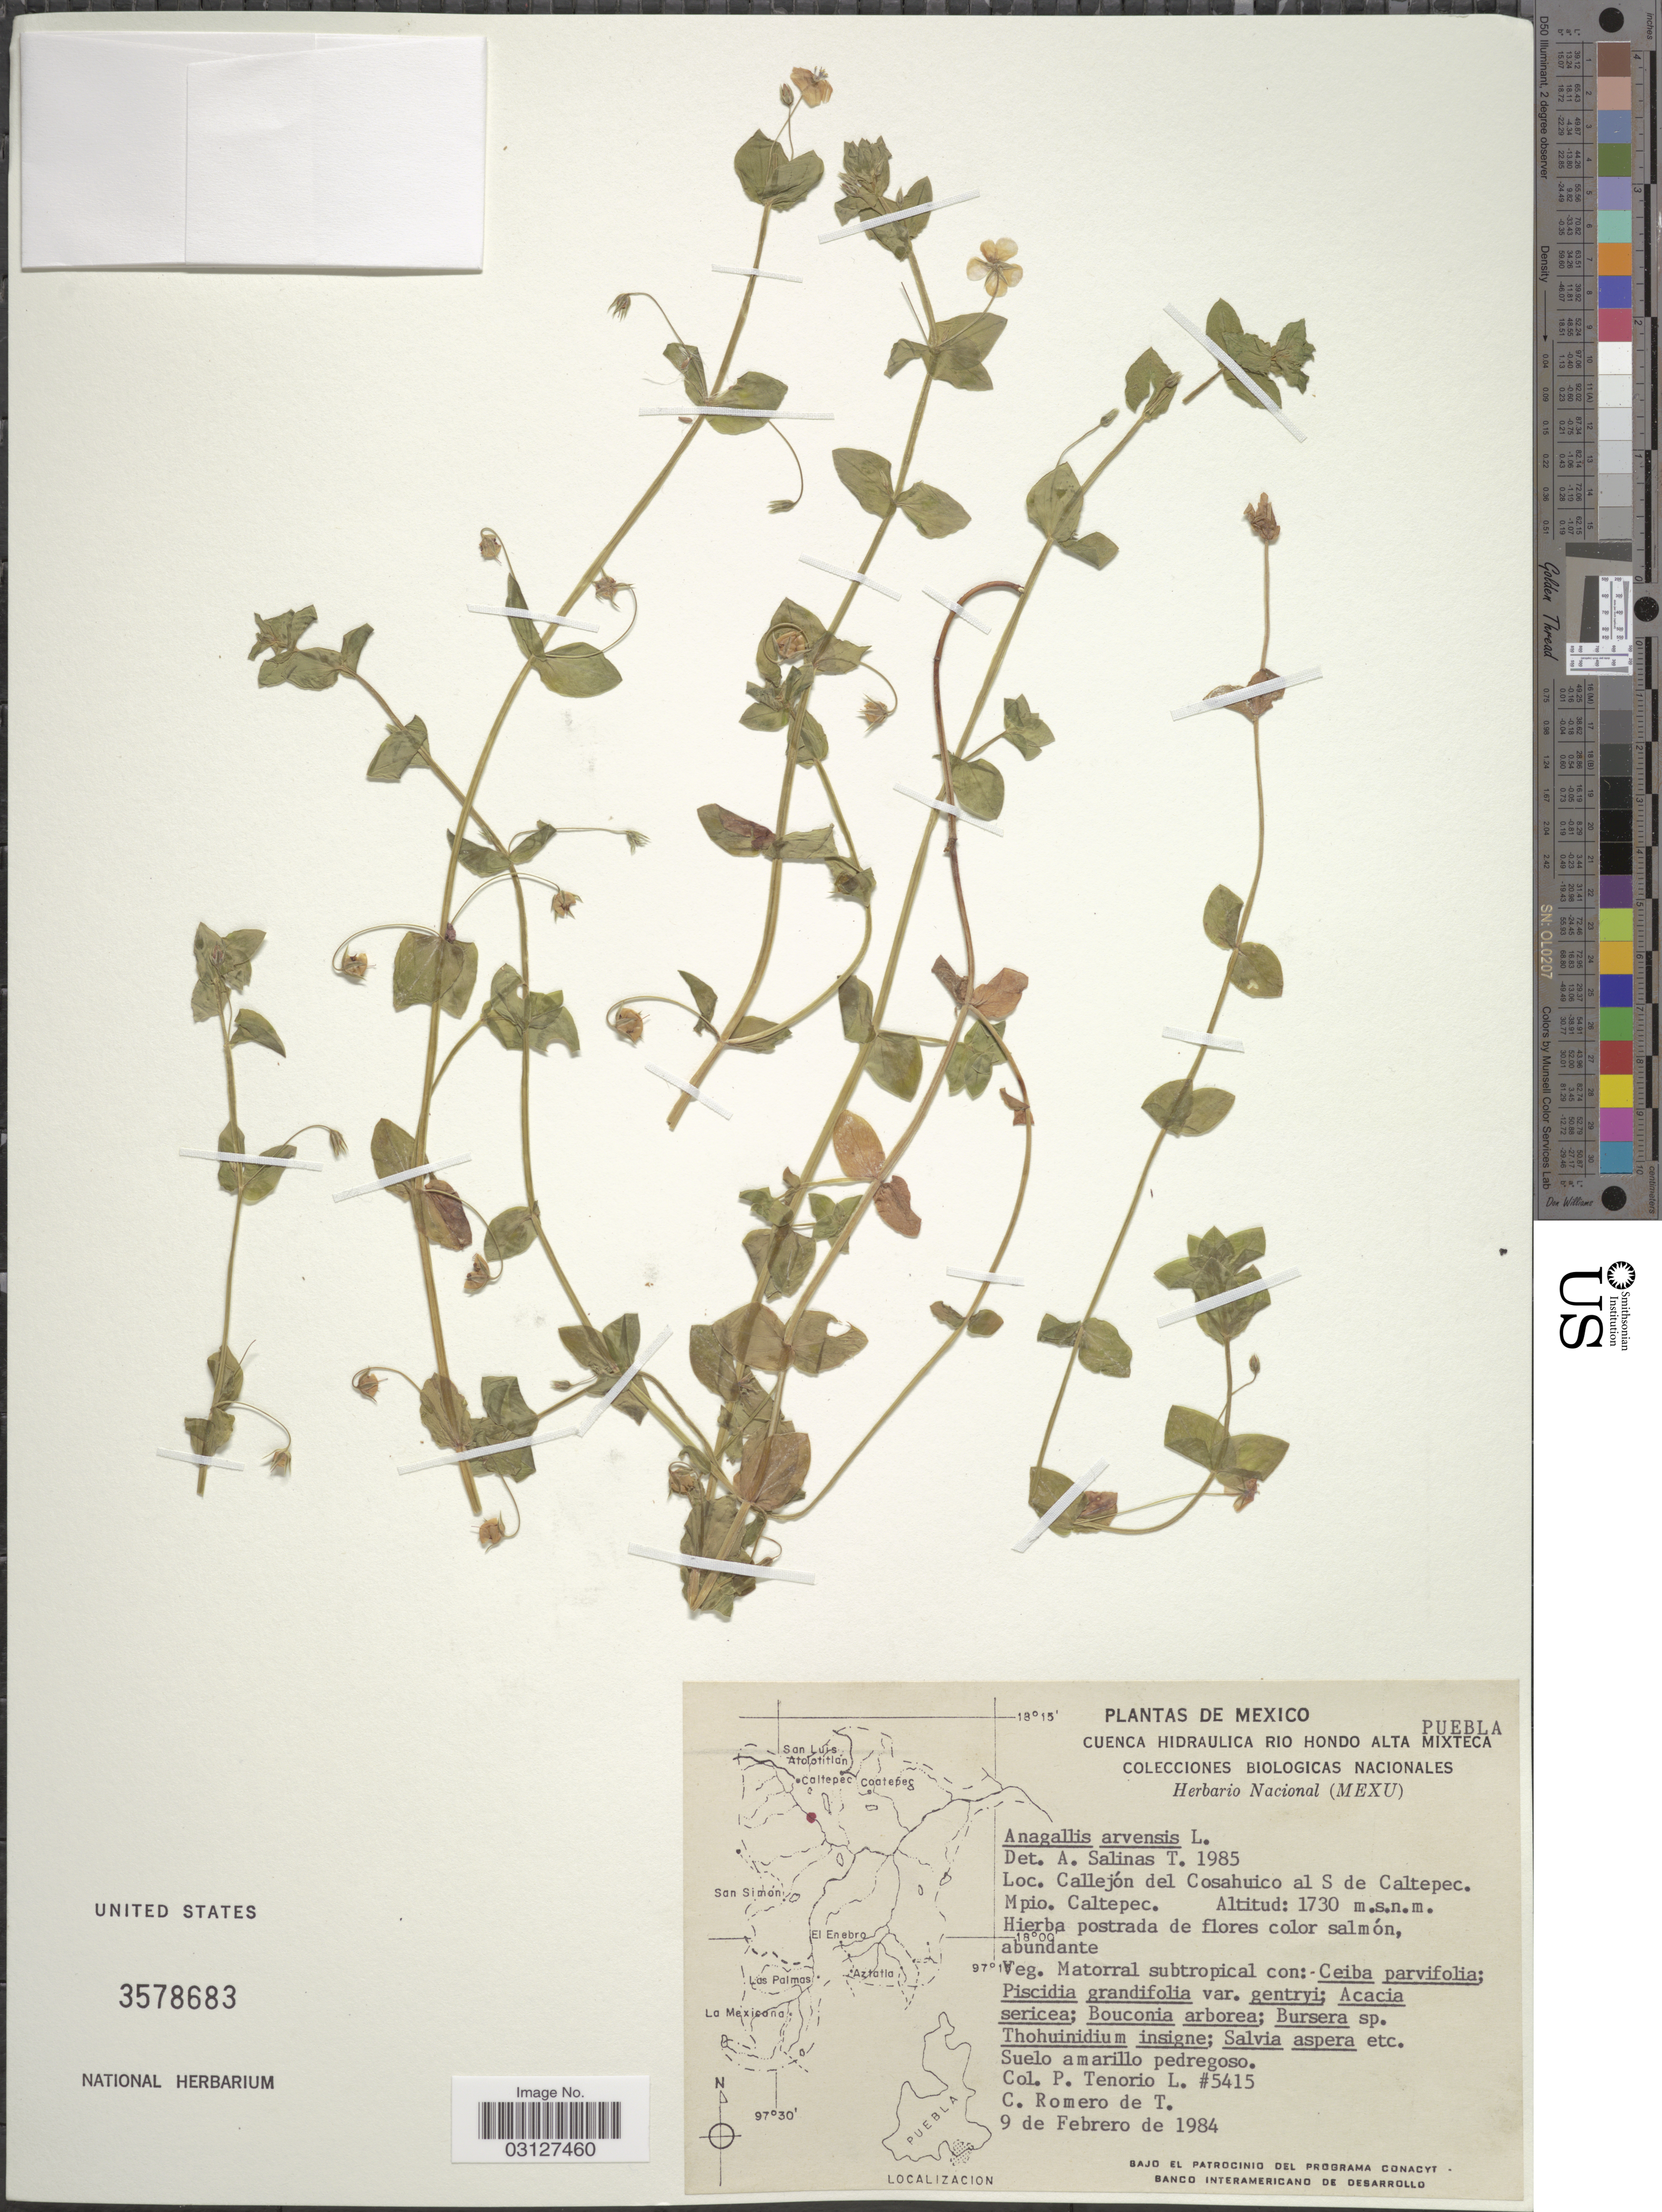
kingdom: Plantae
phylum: Tracheophyta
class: Magnoliopsida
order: Ericales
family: Primulaceae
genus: Anagallis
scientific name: Anagallis arvensis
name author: L.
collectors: P. Tenorio L. & C. Romero de T.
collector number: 5415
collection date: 1984-02-09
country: Mexico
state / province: Puebla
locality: Callejón del Cosahuico al S de Caltepec. Mpio. Caltepec.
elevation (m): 1730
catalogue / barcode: US 3578683